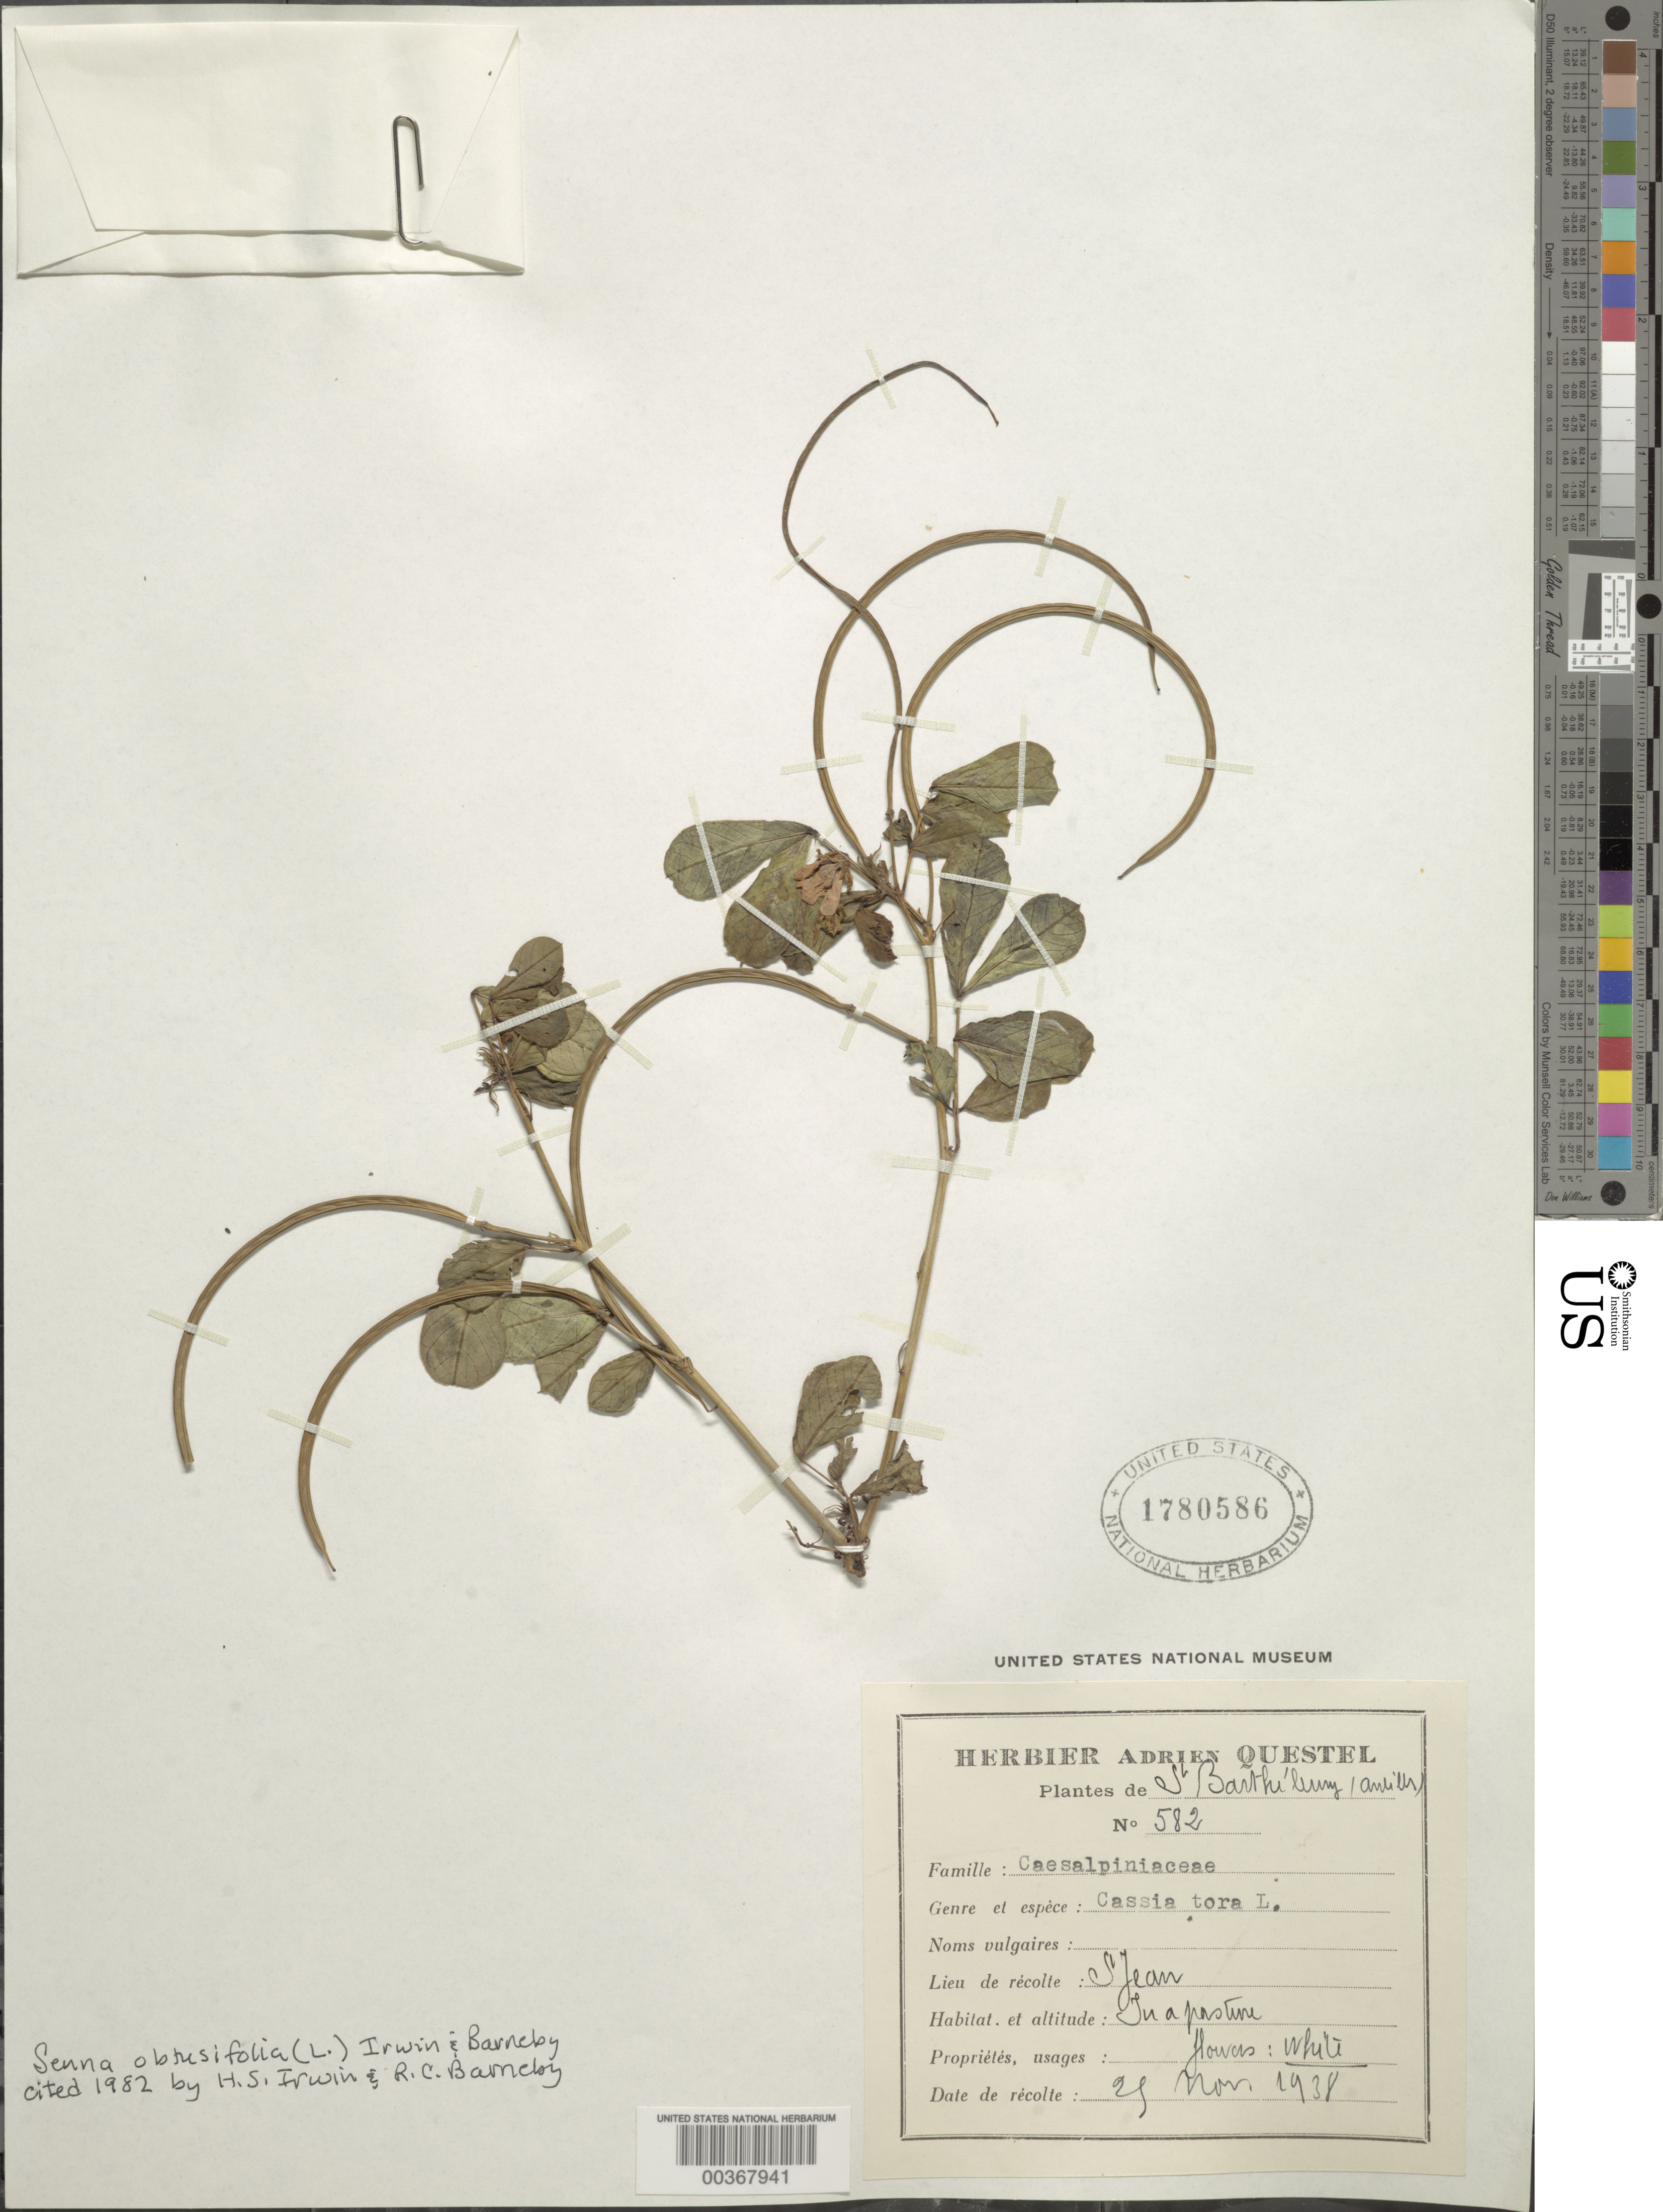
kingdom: Plantae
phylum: Tracheophyta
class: Magnoliopsida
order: Fabales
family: Fabaceae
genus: Senna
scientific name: Senna obtusifolia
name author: (L.) H.S. Irwin & Barneby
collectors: A. Questel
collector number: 582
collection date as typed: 25 Nov 1938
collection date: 1938-11-25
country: Saint Barthélemy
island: St. Barthélemy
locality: St. jean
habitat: Pasture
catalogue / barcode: US 1780586